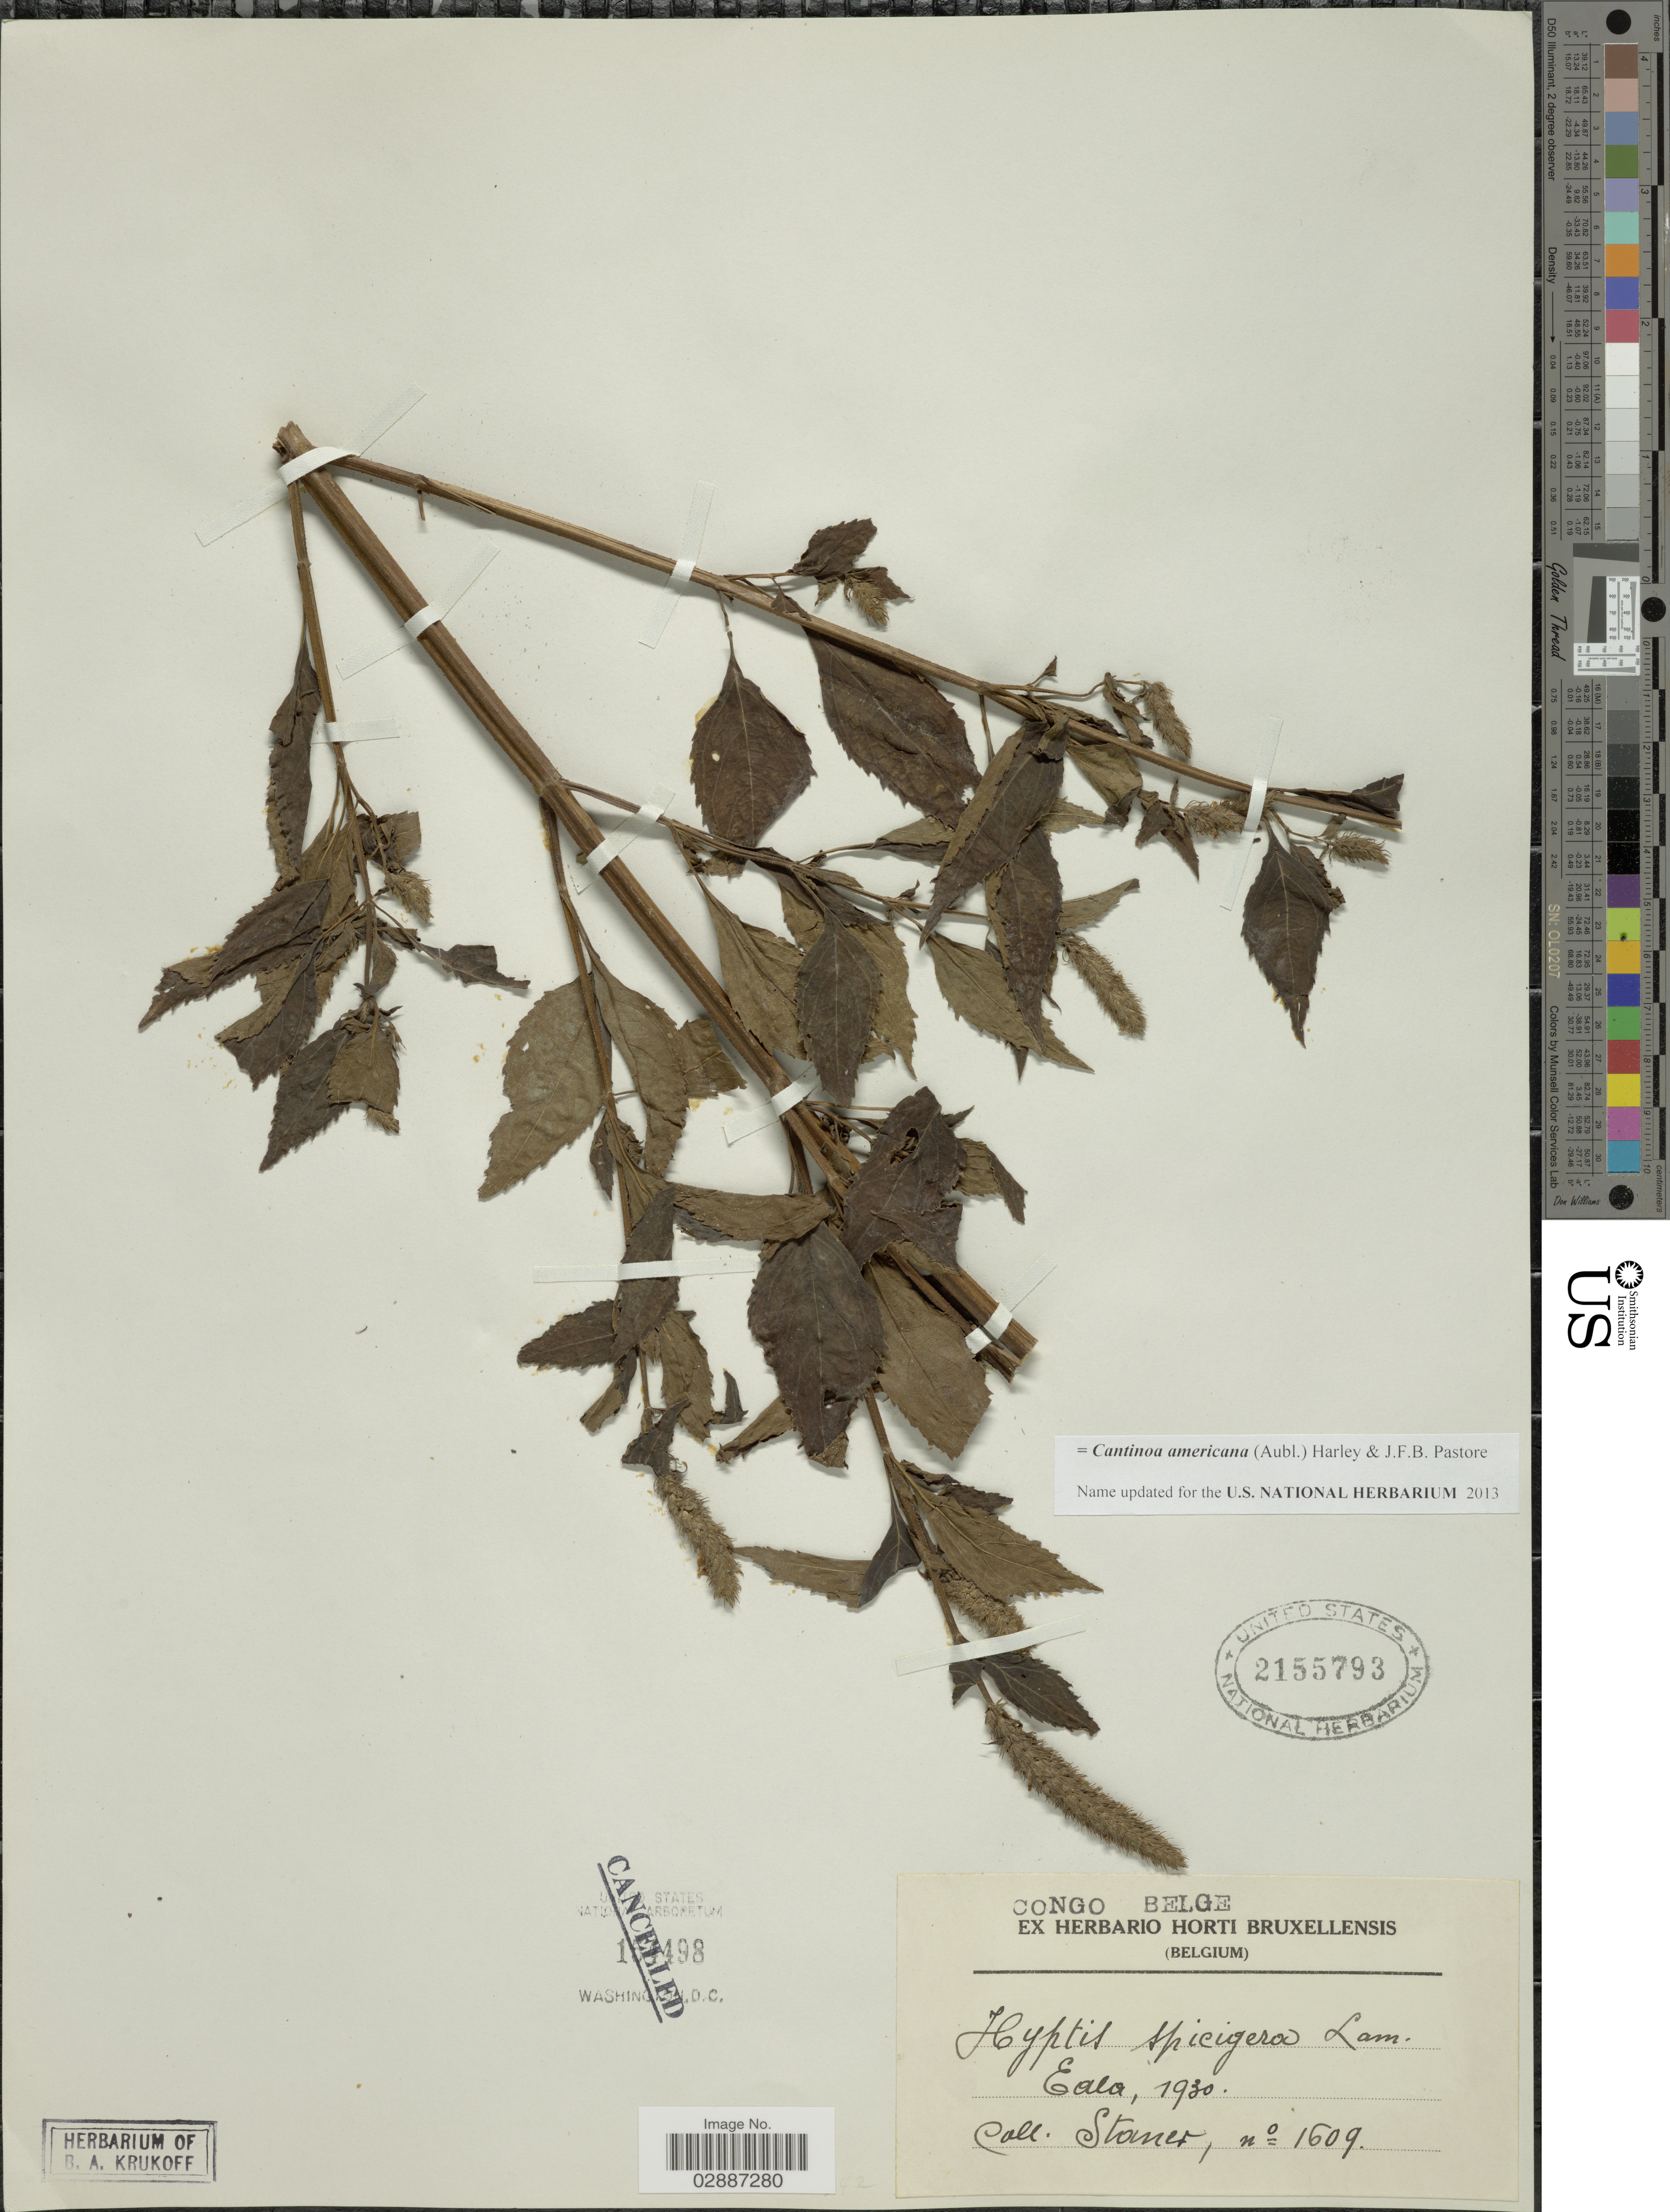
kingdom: Plantae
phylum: Tracheophyta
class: Magnoliopsida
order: Lamiales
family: Lamiaceae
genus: Cantinoa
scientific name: Cantinoa americana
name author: (Aubl.) Harley & J.F.B. Pastore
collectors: -. Staner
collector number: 1609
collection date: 1930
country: Congo, Democratic Republic of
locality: Eala.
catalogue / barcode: US 2155793